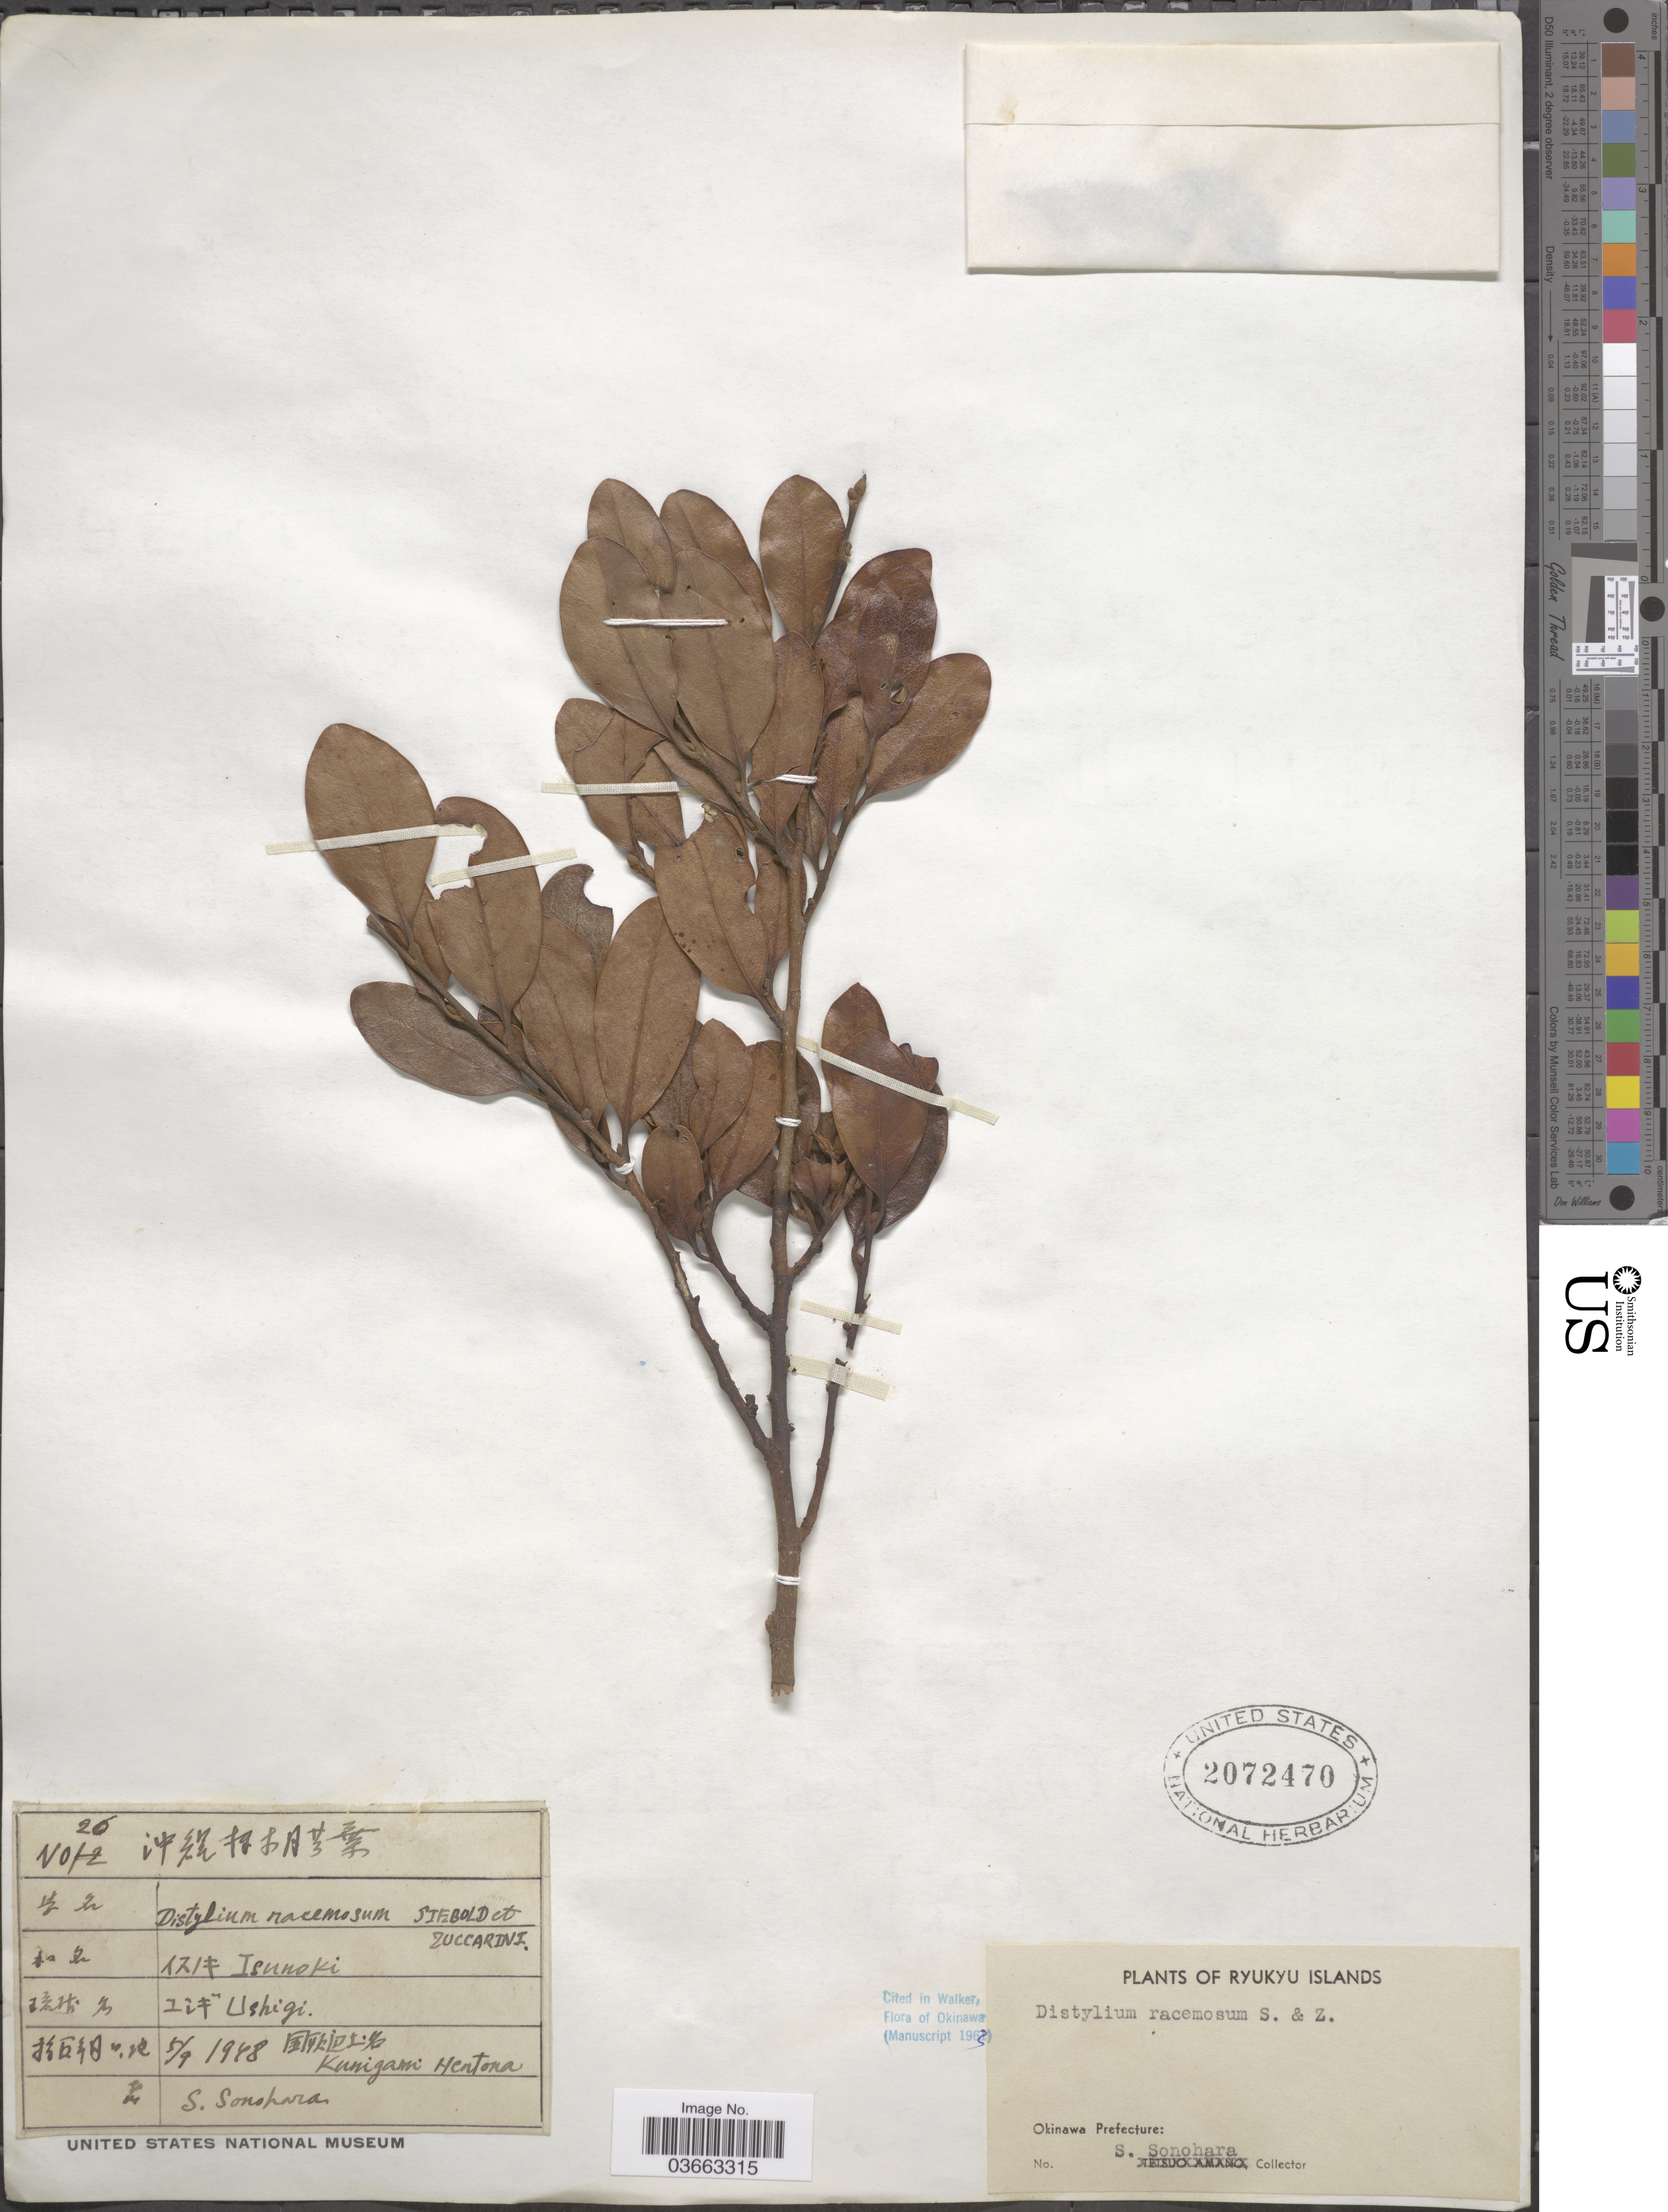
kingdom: Plantae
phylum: Tracheophyta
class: Magnoliopsida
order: Saxifragales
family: Hamamelidaceae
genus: Distylium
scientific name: Distylium racemosum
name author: Siebold & Zucc.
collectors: S. Sonohara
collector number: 26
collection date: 1948-09-05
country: Japan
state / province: Okinawa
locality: Ryukyu Islands. Okinawa Prefecture. Kunigami Hentona.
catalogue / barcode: US 2072470